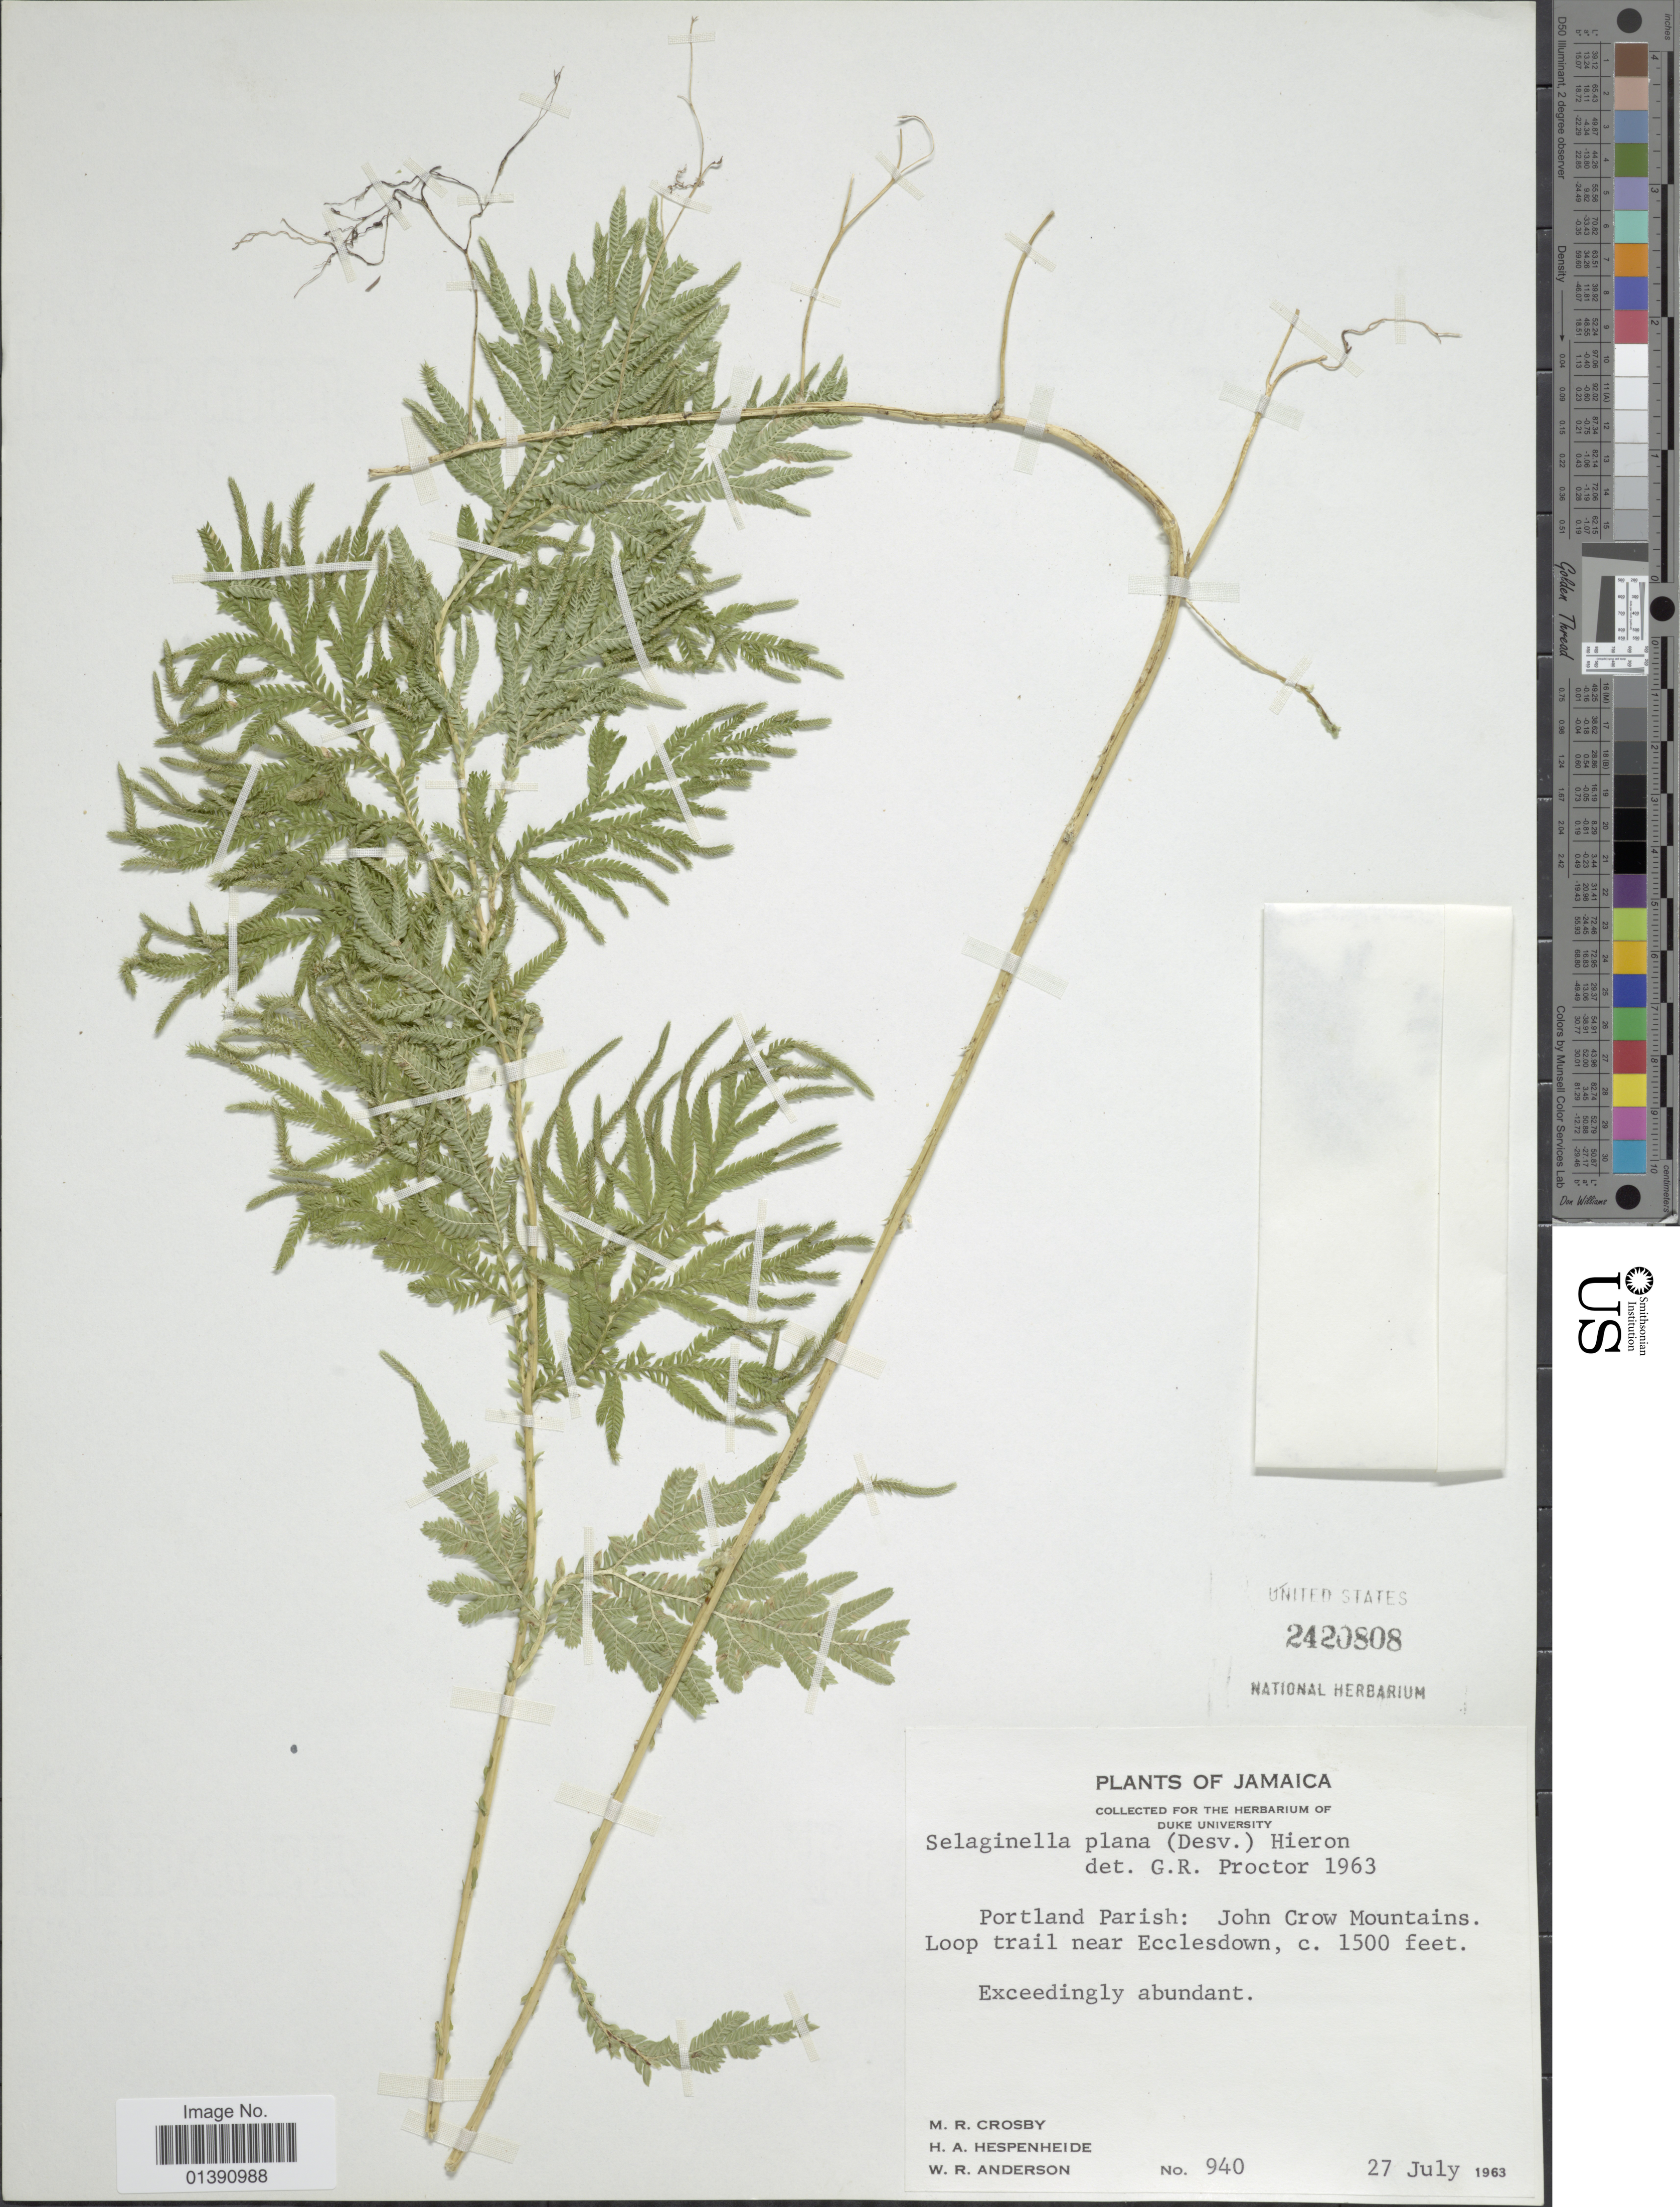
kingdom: Plantae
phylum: Tracheophyta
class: Lycopodiopsida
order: Selaginellales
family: Selaginellaceae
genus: Selaginella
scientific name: Selaginella plana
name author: (Desv. ex Poir.) Hieron.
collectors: M. R. Crosby, H. Hespendheide & W. Anderson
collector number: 940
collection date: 1963-07-27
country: Jamaica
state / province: Portland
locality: Portland Parish: John Crow Mountains. Loop trail near Ecclesdown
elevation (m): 457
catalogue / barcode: US 2420808